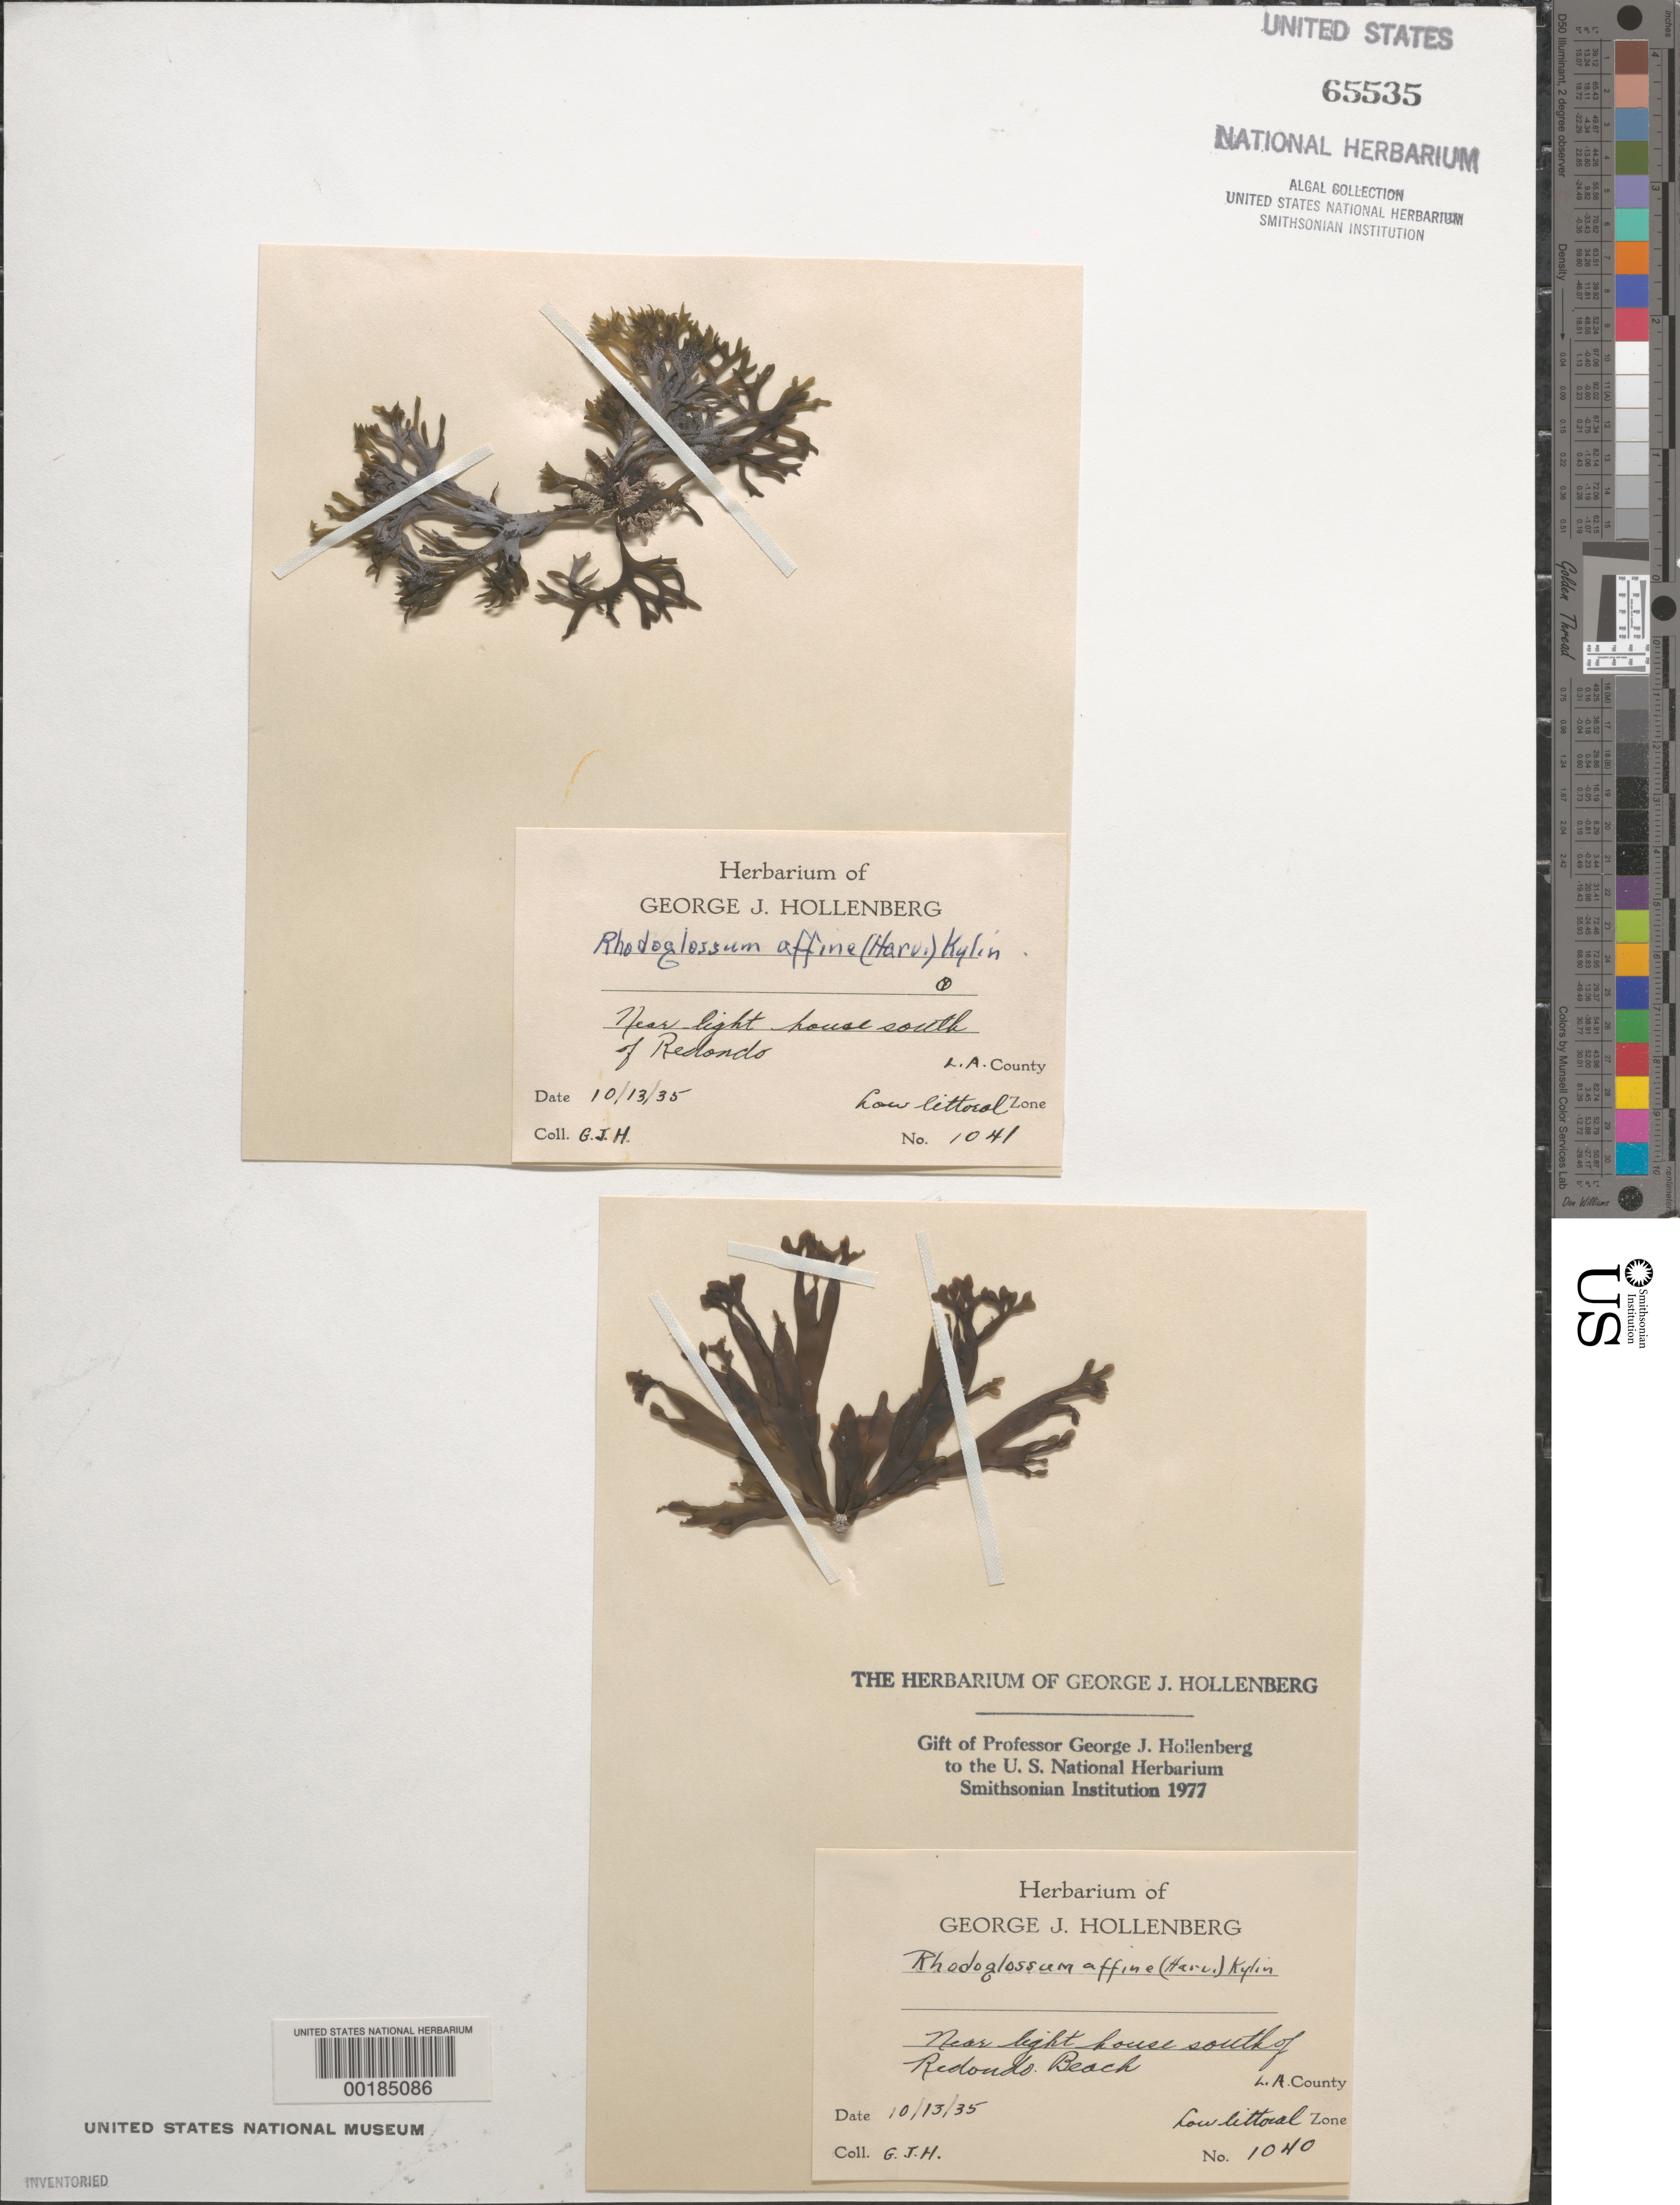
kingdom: Plantae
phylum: Rhodophyta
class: Florideophyceae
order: Gigartinales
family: Gigartinaceae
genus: Mazzaella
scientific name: Mazzaella affinis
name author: (Harvey) Fredericq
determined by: Algae name updating Project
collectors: G. Hollenberg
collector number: GJH 1040 & GJH 1041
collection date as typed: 13 Oct 1935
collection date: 1935-10-13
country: United States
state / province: California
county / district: Los Angeles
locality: Near lighthouse south of Redondo Beach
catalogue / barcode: US 65535